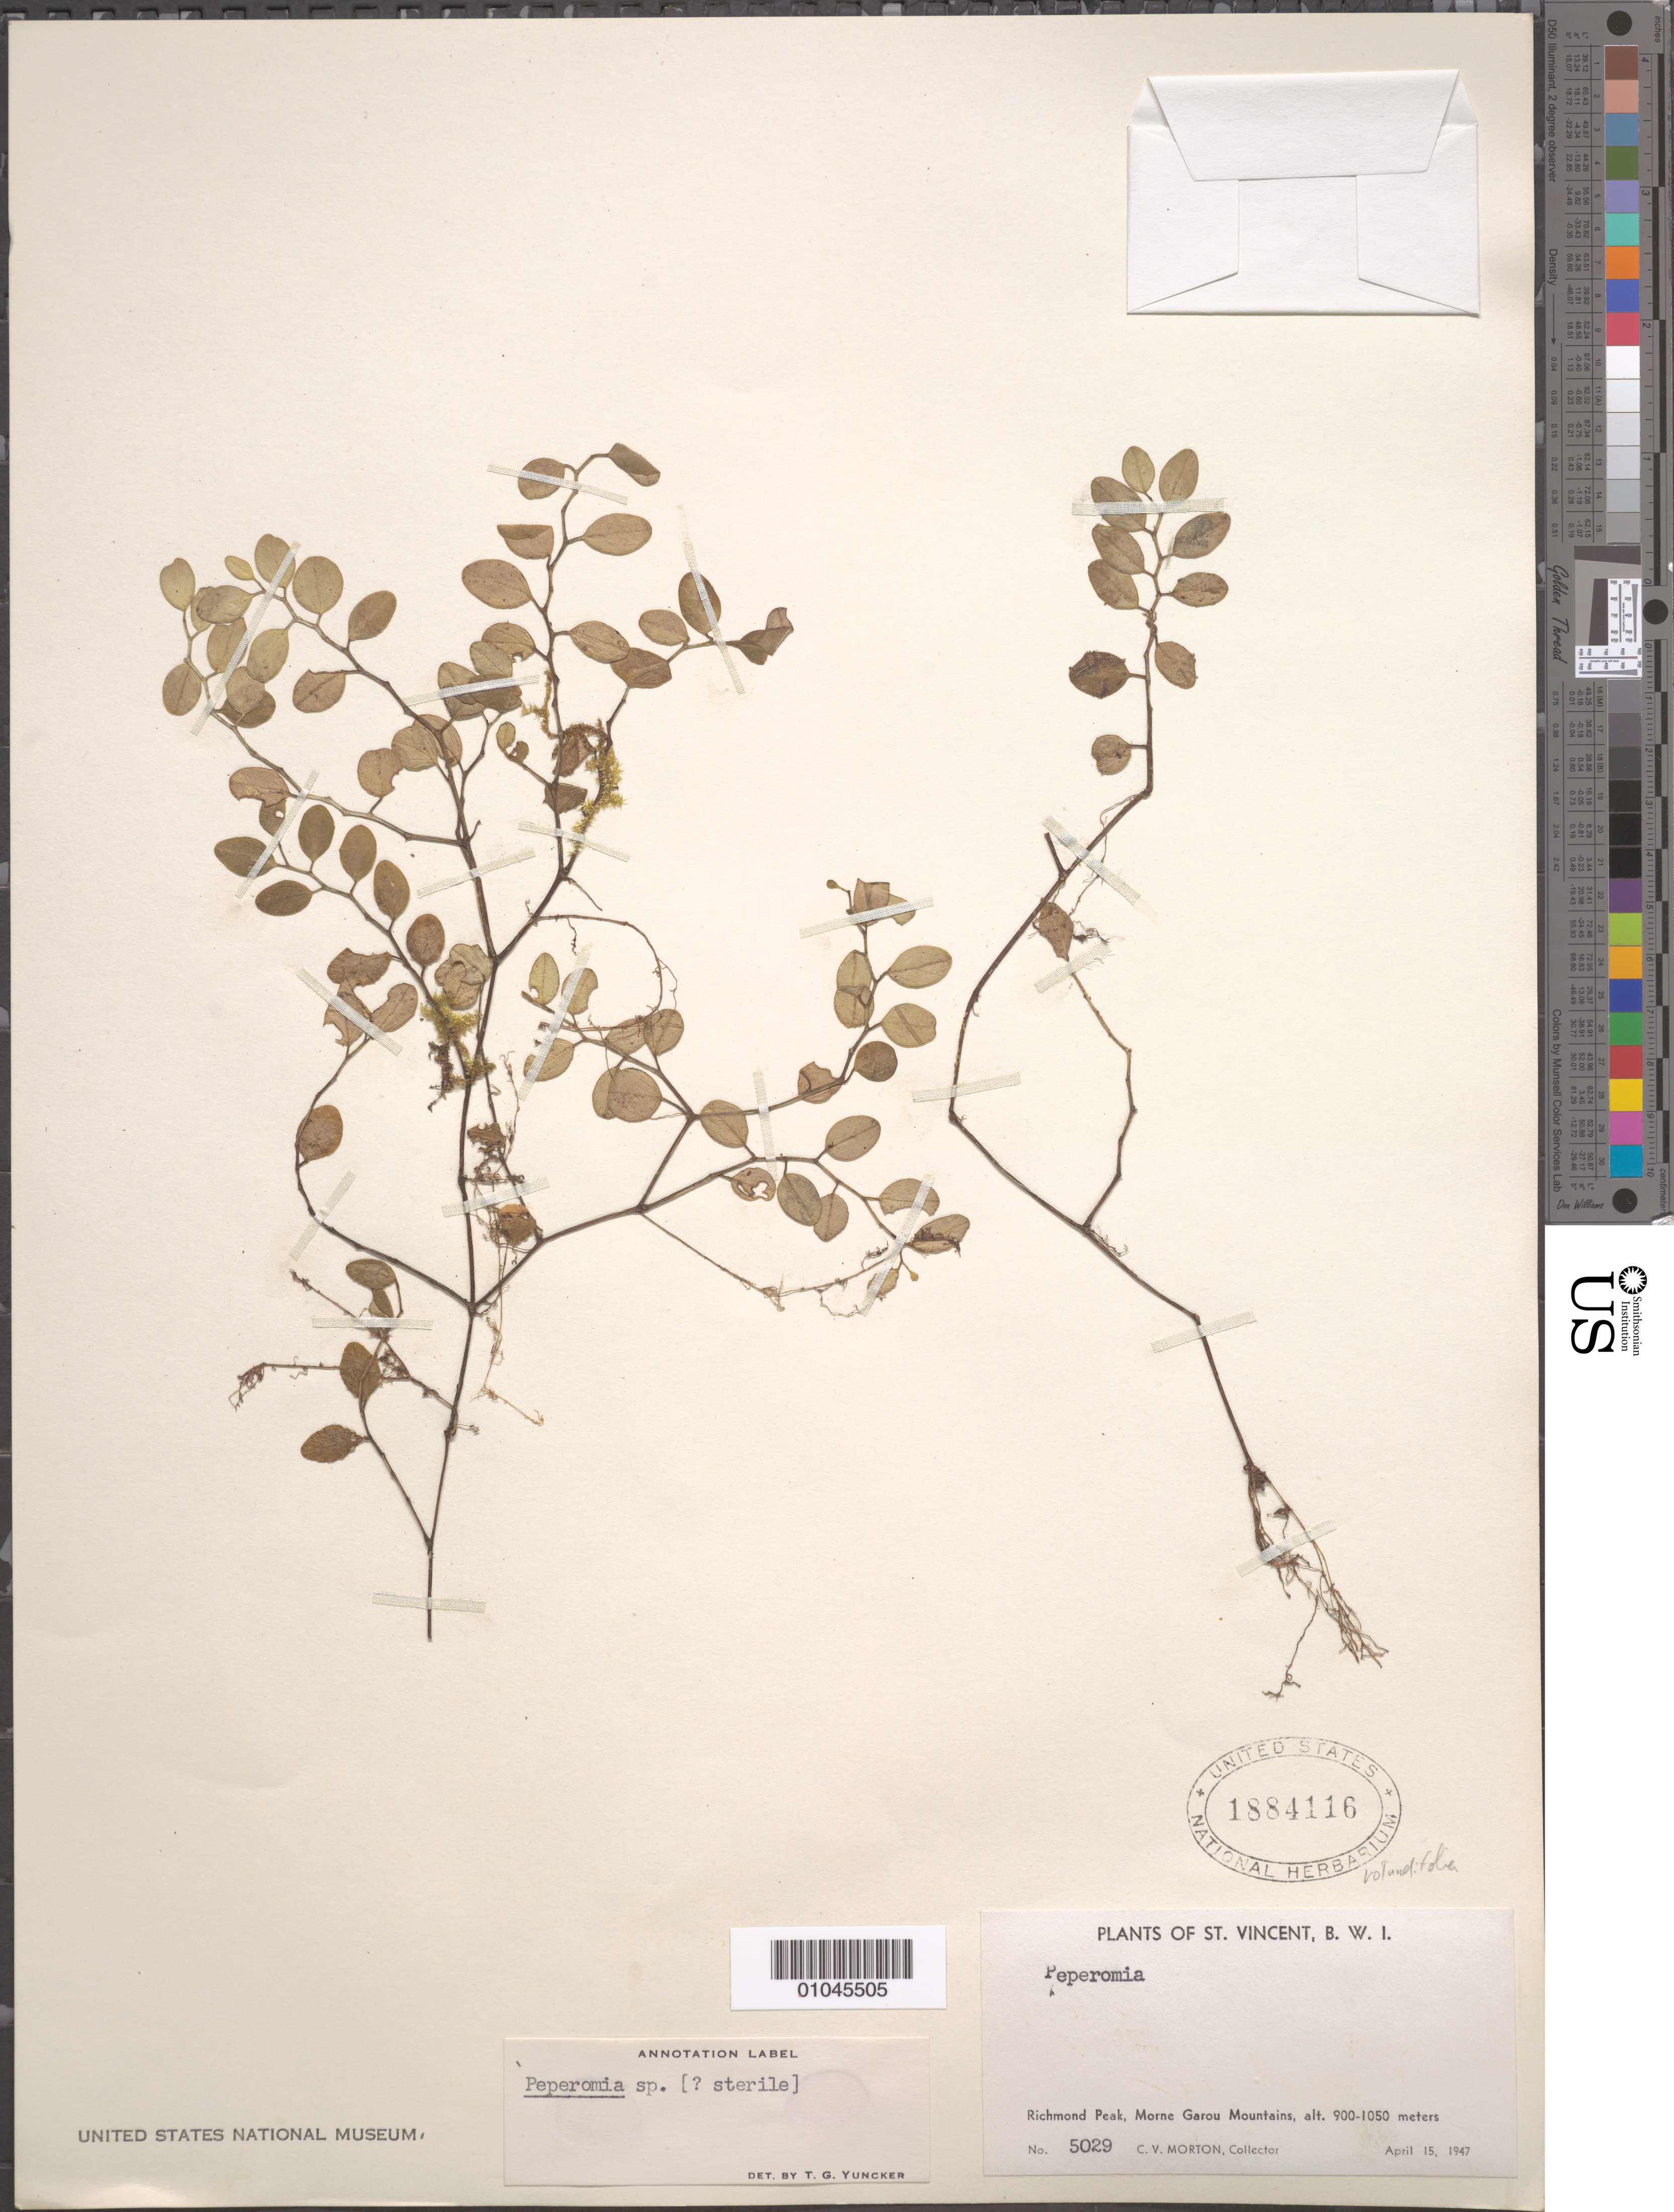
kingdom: Plantae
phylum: Tracheophyta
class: Magnoliopsida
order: Piperales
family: Piperaceae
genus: Peperomia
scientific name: Peperomia rotundifolia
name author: (L.) Kunth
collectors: C. V. Morton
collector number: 5029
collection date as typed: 15 Apr 1947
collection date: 1947-04-15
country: St. Vincent - Grenadines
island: St. Vincent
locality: Richmond Peak, Mone Garou Mts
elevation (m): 900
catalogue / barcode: US 1884116